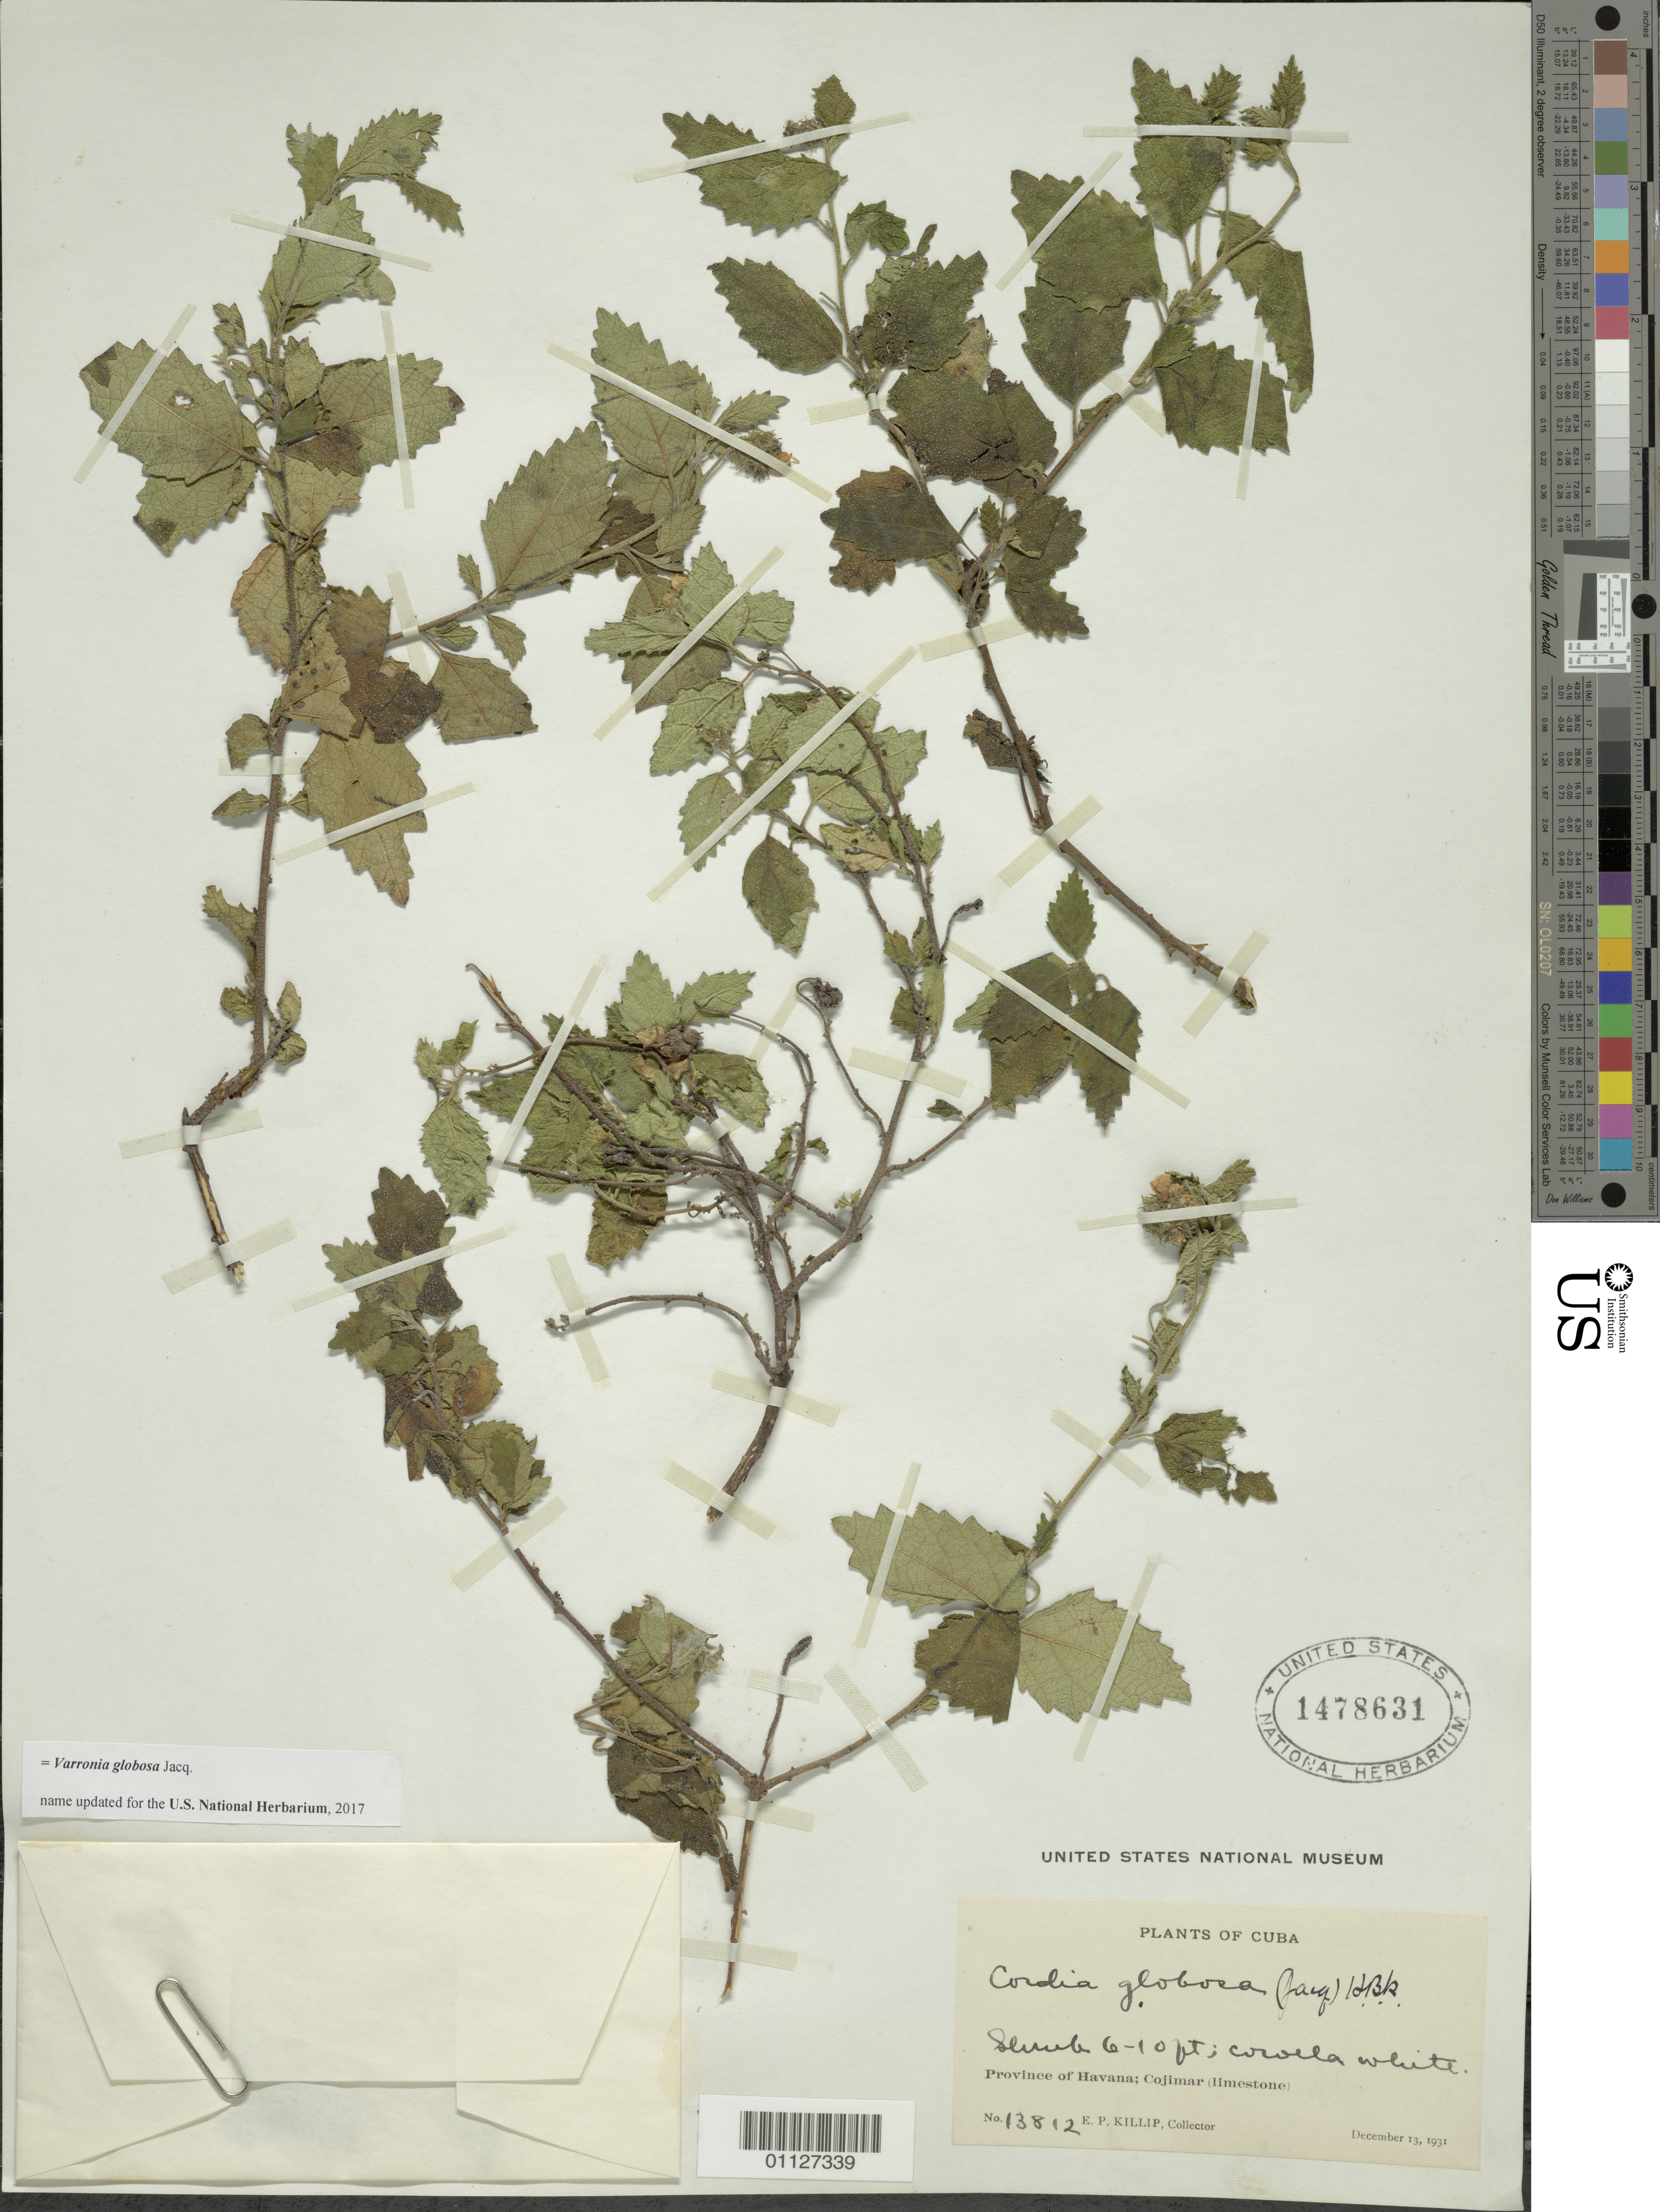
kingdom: Plantae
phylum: Tracheophyta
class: Magnoliopsida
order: Boraginales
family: Cordiaceae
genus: Varronia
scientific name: Varronia globosa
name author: Jacq.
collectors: E. P. Killip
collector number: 13812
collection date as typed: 13 Dec 1931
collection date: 1931-12-13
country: Cuba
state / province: La Habana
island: Cuba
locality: Cojímar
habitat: Limestone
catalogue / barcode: US 1478631